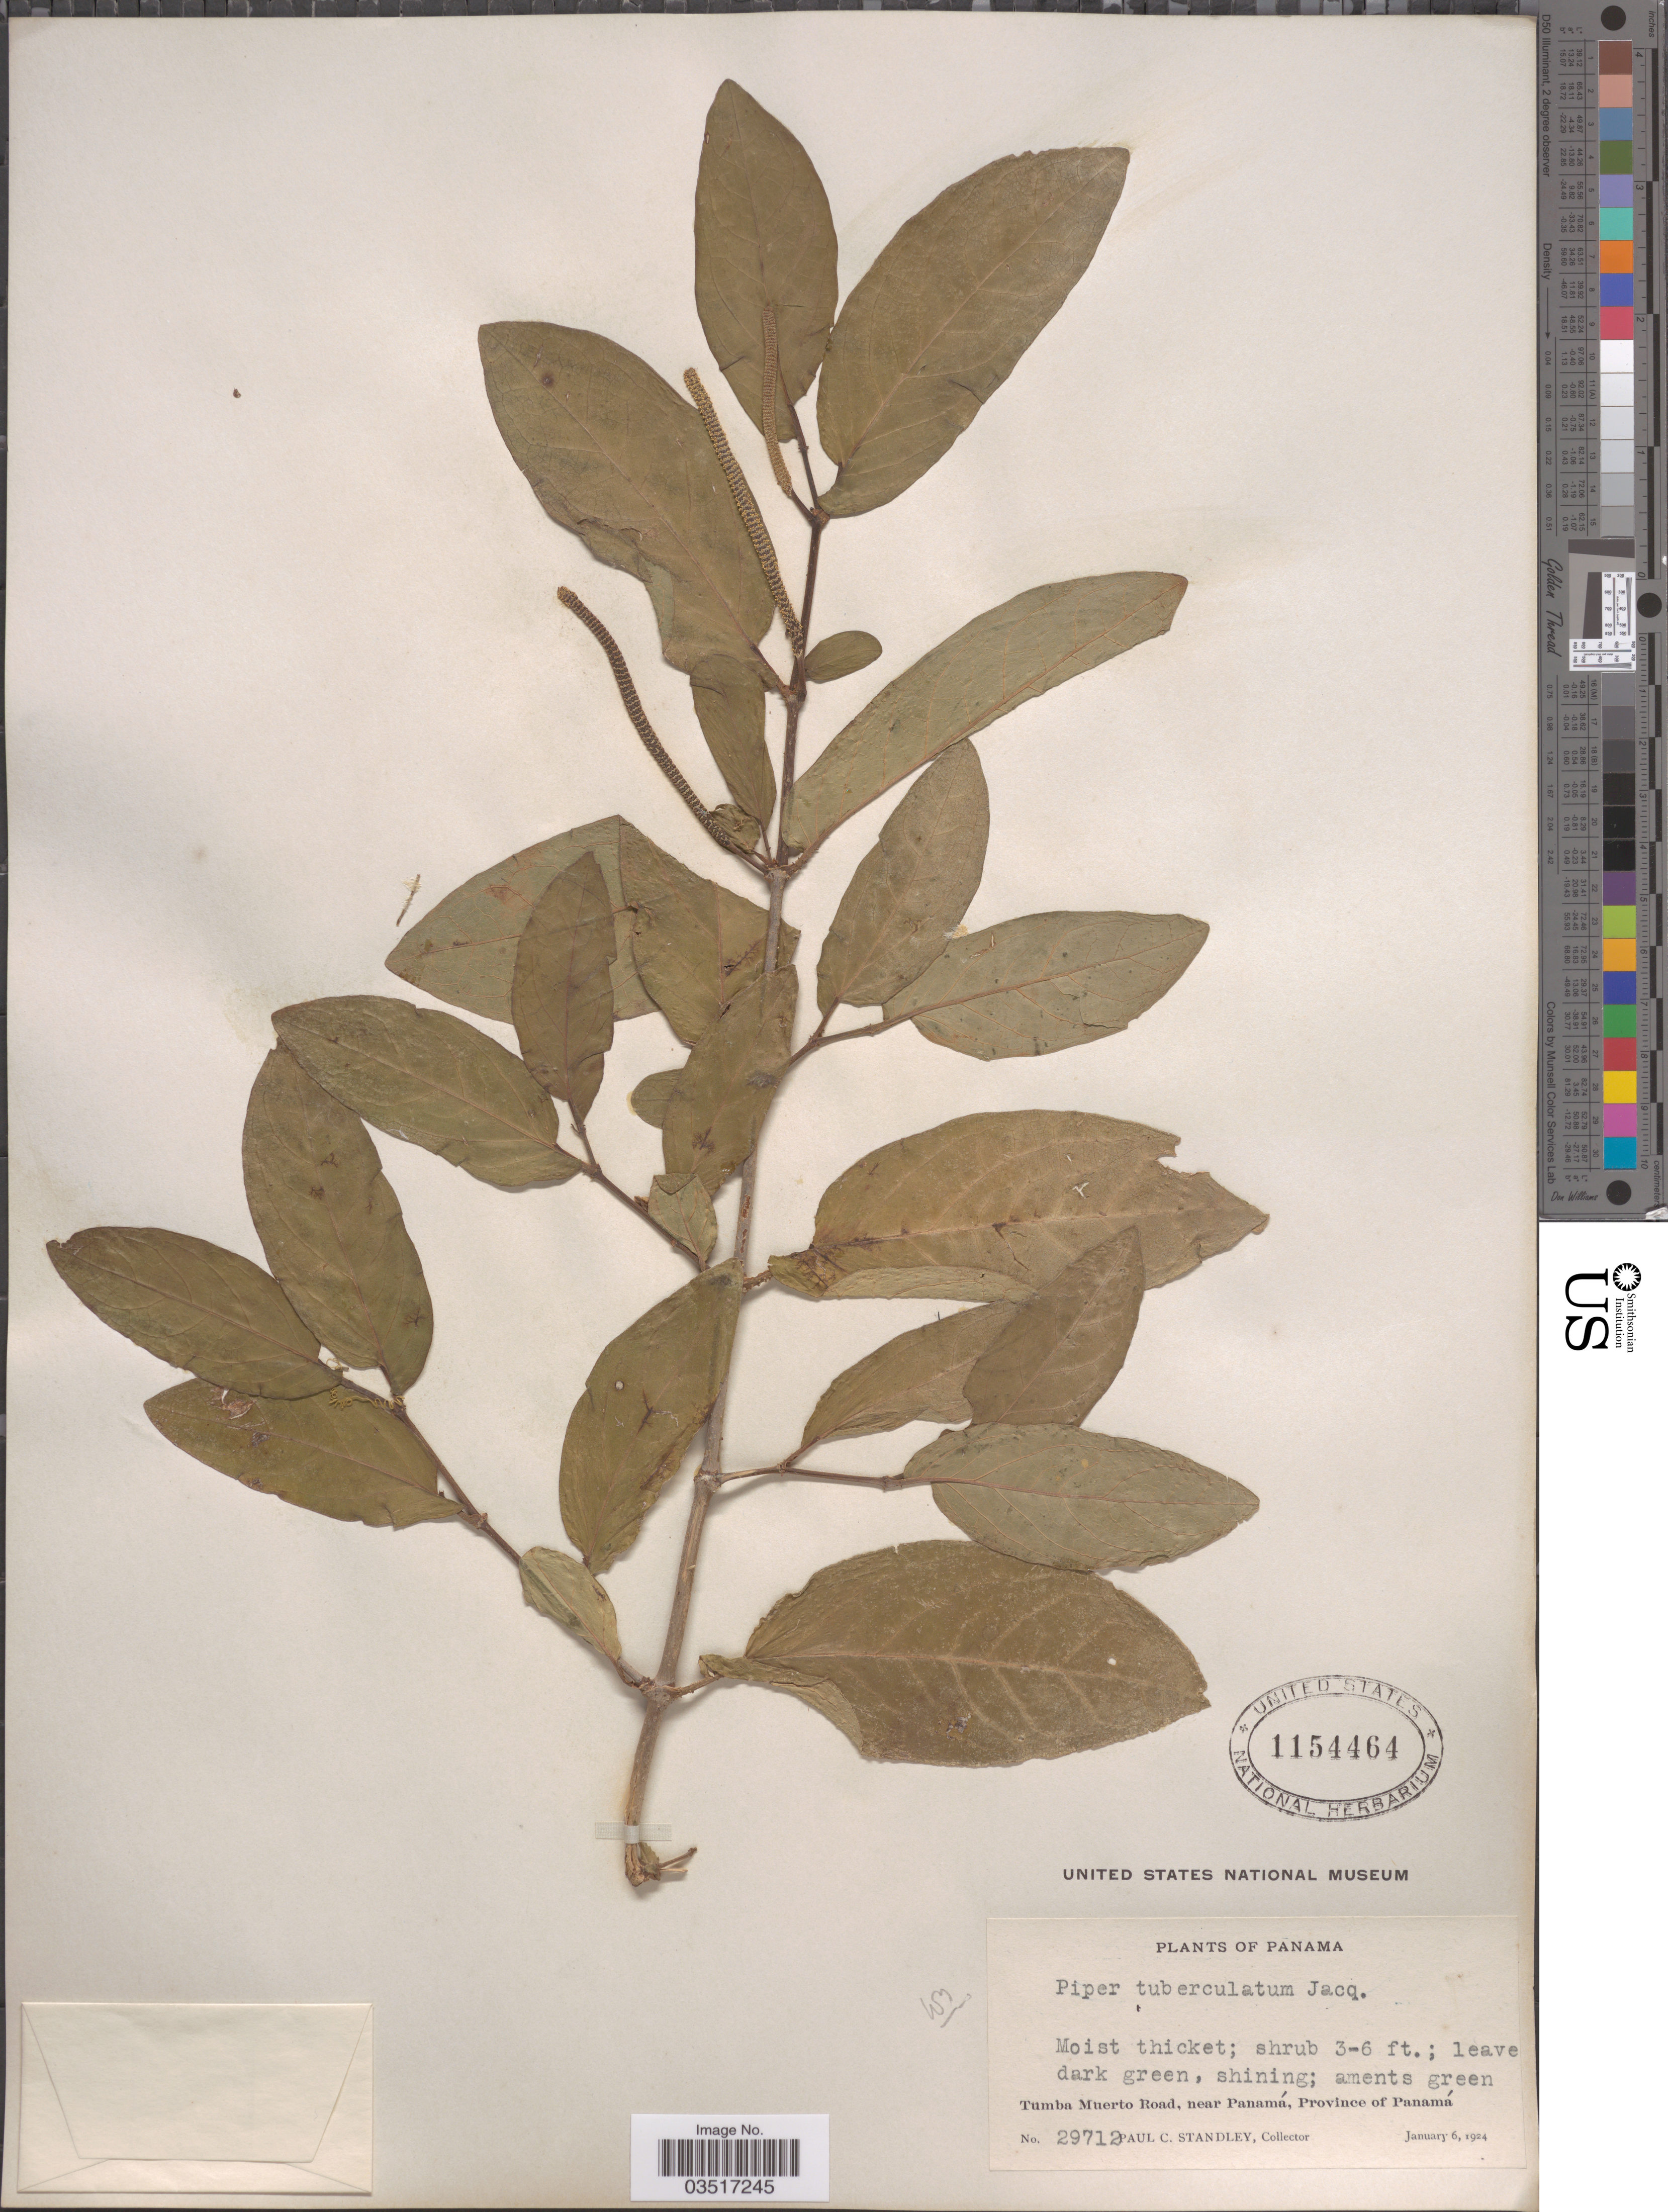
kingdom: Plantae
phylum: Tracheophyta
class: Magnoliopsida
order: Piperales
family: Piperaceae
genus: Piper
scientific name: Piper tuberculatum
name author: Jacq.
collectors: P. C. Standley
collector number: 29712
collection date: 1924-01-06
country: Panama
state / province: Panamá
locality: Tumba Muerto Road, near Panamá.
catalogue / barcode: US 1154464